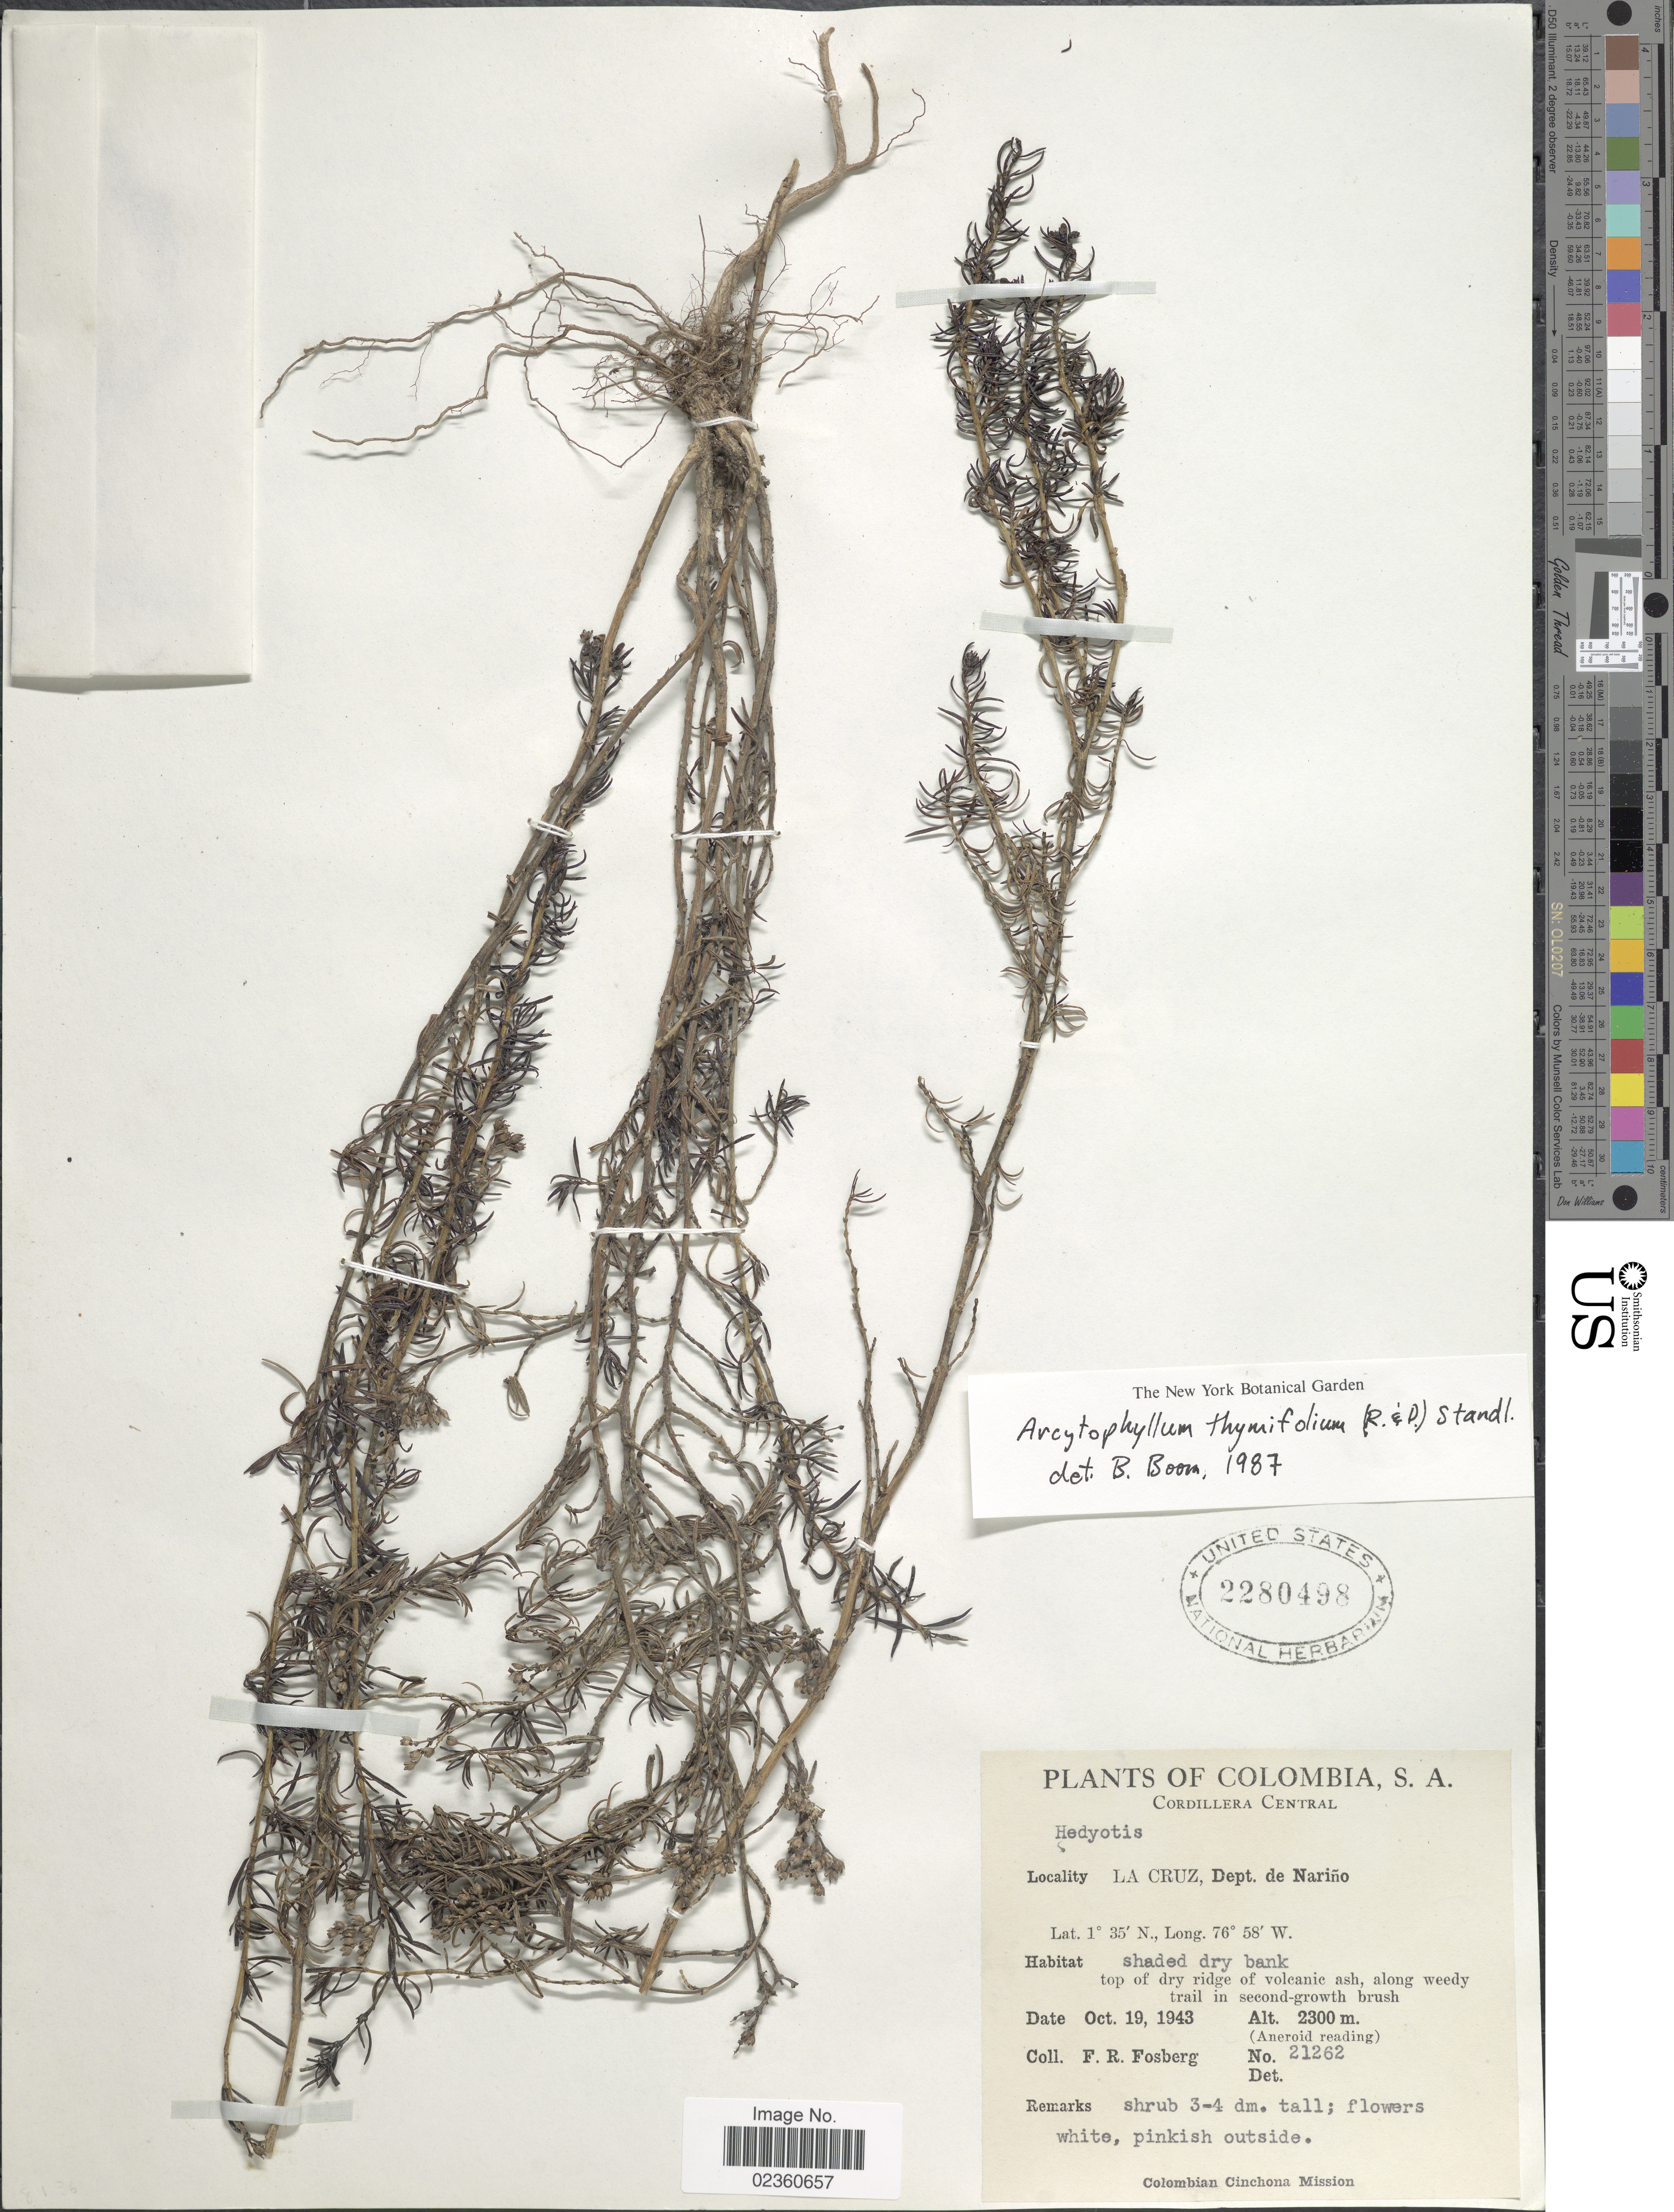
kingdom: Plantae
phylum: Tracheophyta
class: Magnoliopsida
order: Gentianales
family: Rubiaceae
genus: Arcytophyllum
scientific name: Arcytophyllum thymifolium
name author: (Ruiz & Pav.) Standl.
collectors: F. R. Fosberg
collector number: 21262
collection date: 1943-10-19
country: Colombia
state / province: Nariño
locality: Cordillera Central, La Cruz, Dept de Nariño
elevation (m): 2300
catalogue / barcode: US 2280498